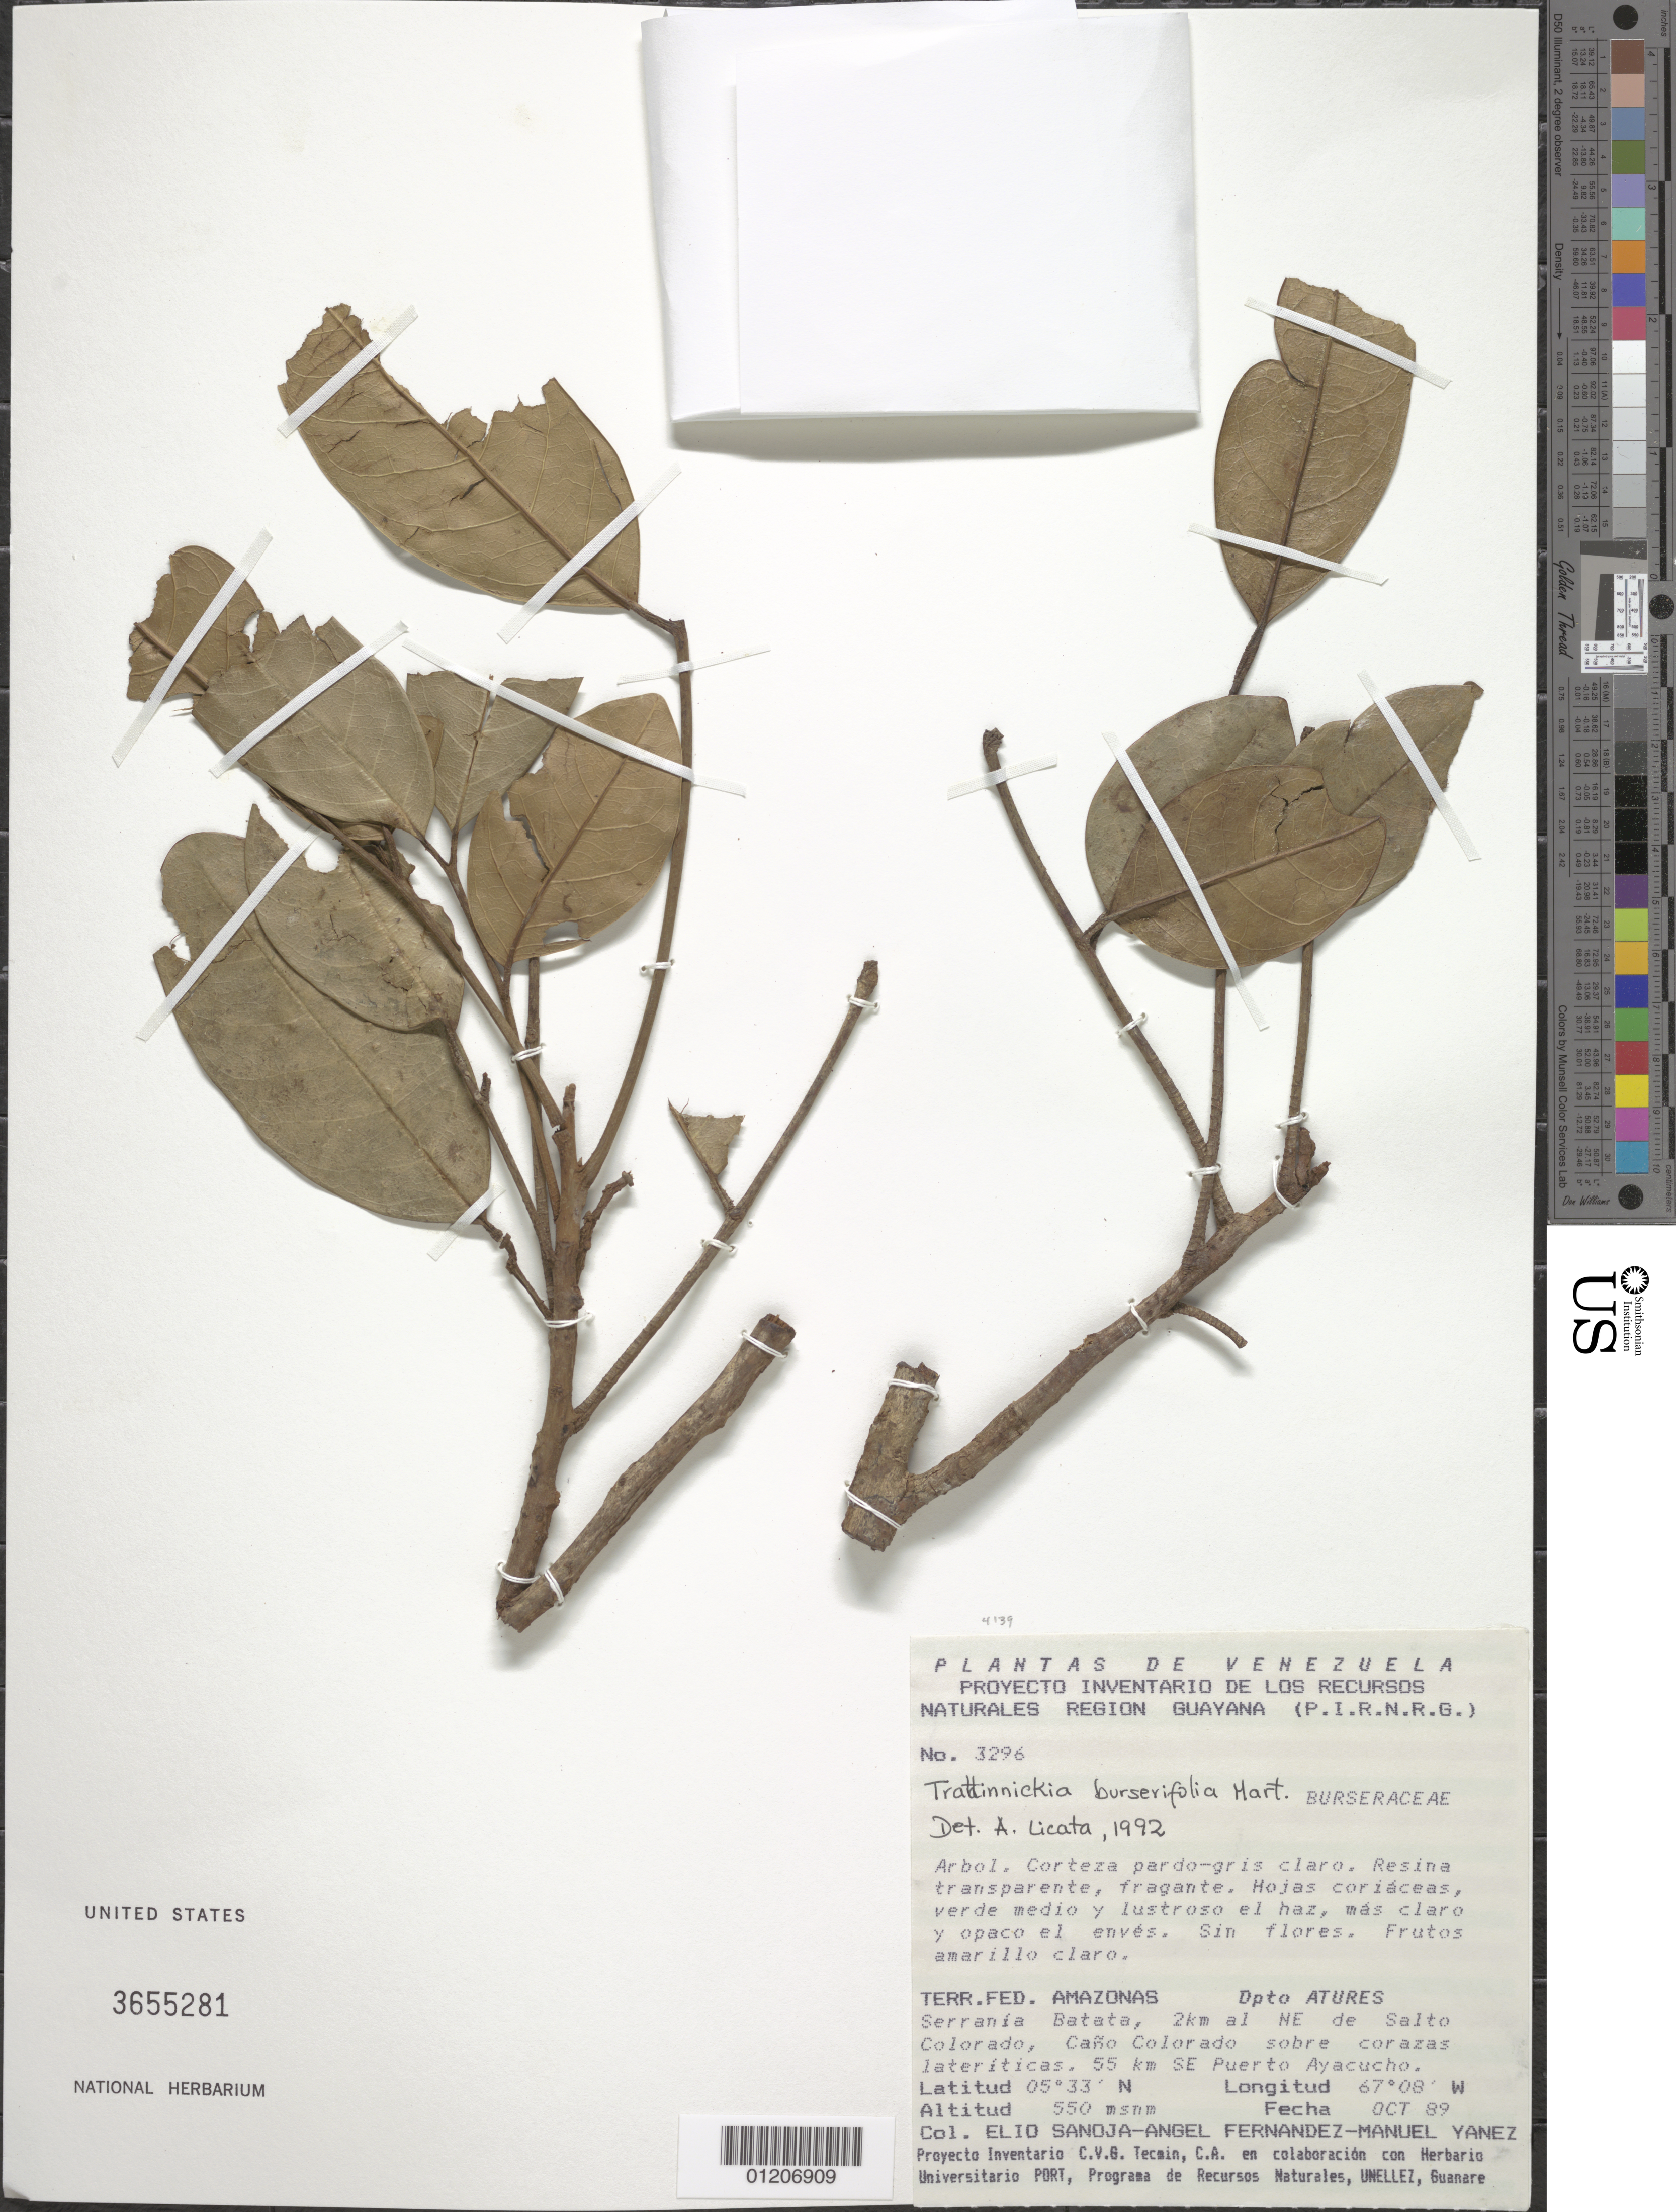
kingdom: Plantae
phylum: Tracheophyta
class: Magnoliopsida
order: Sapindales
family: Burseraceae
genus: Trattinnickia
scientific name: Trattinnickia burserifolia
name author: Mart.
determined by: Licata, A., (PORT), Univ. Nac. Exp. de los Llanos Ezequiel Zamora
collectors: E. Sanoja, A. Fernandez & M. Yanez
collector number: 3296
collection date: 1989-10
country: Venezuela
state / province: Amazonas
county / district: Atures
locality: Serrania Batata, 2km al NE de Salto Colorado, Cano Colorado sobre corazas lateriticas. 55km SE PUerto Ayacucho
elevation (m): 550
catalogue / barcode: US 3655281